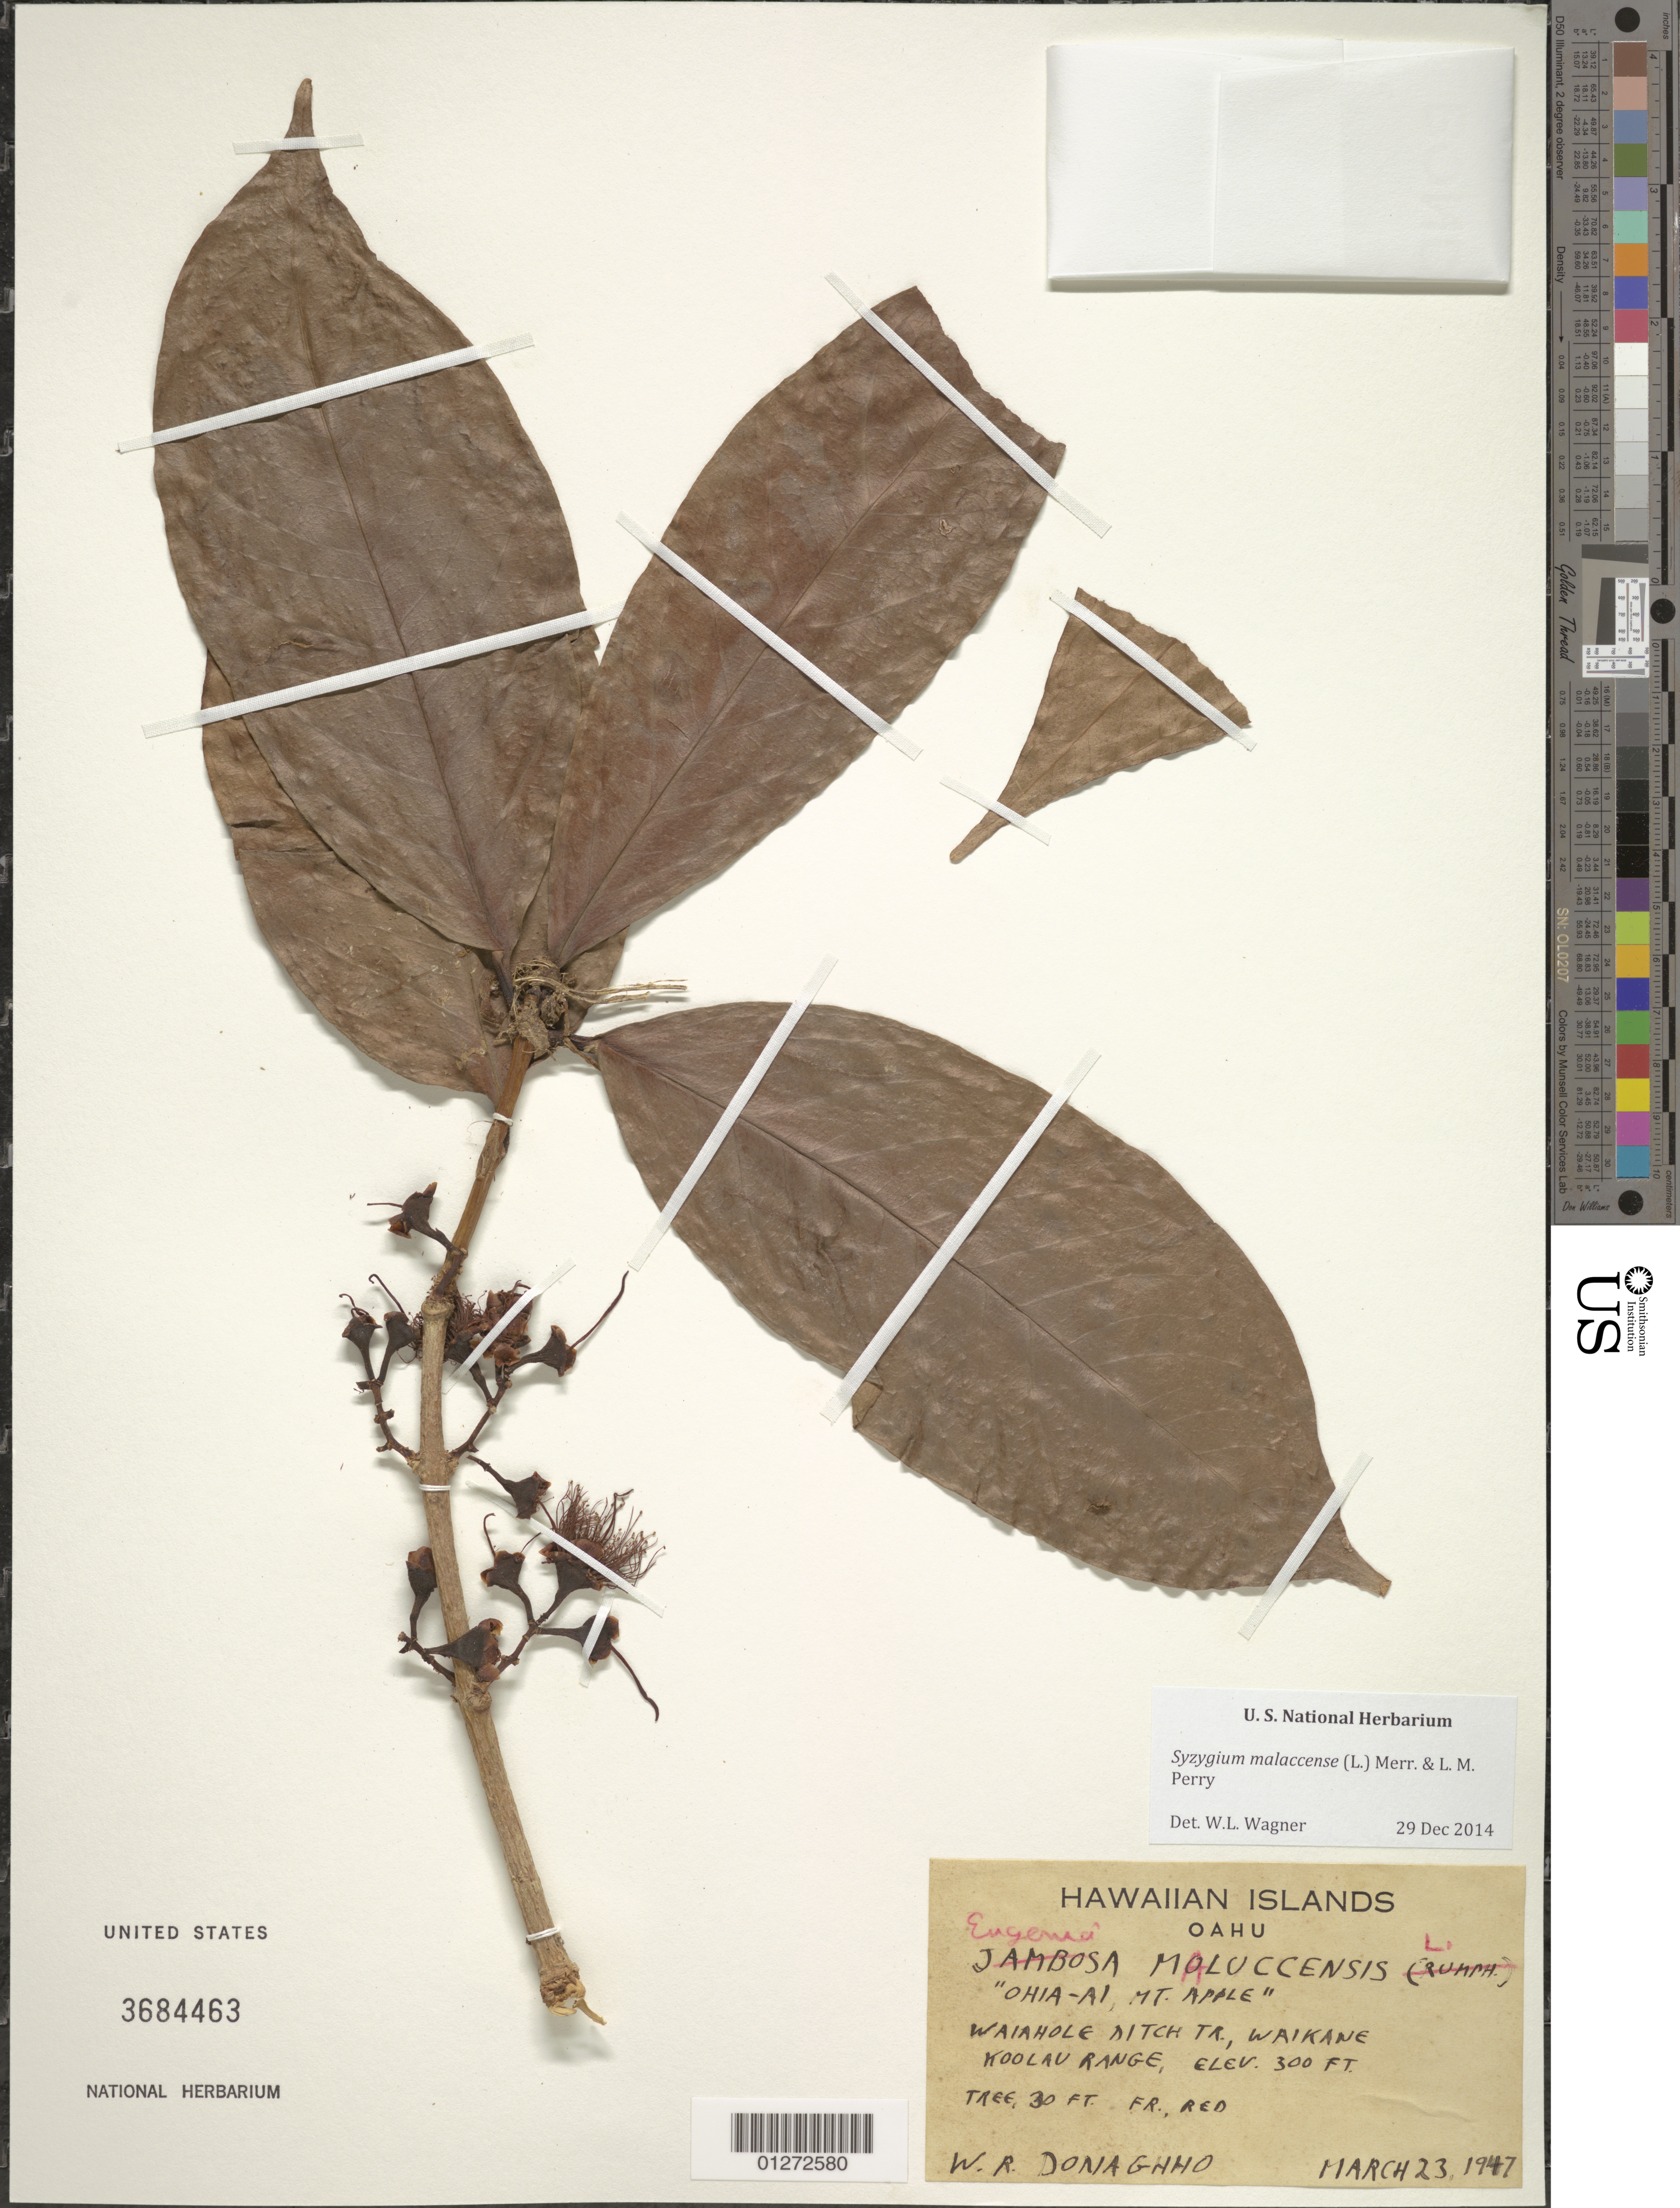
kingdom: Plantae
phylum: Tracheophyta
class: Magnoliopsida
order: Myrtales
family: Myrtaceae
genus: Syzygium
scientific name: Syzygium malaccense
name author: (L.) Merr. & L.M. Perry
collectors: W. Donaghho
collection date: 1947-03-23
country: United States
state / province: Hawaii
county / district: Honolulu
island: Oahu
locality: Waiahole Ditch Tr., Waiahole, Koolau Range.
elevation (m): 91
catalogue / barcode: US 3684463